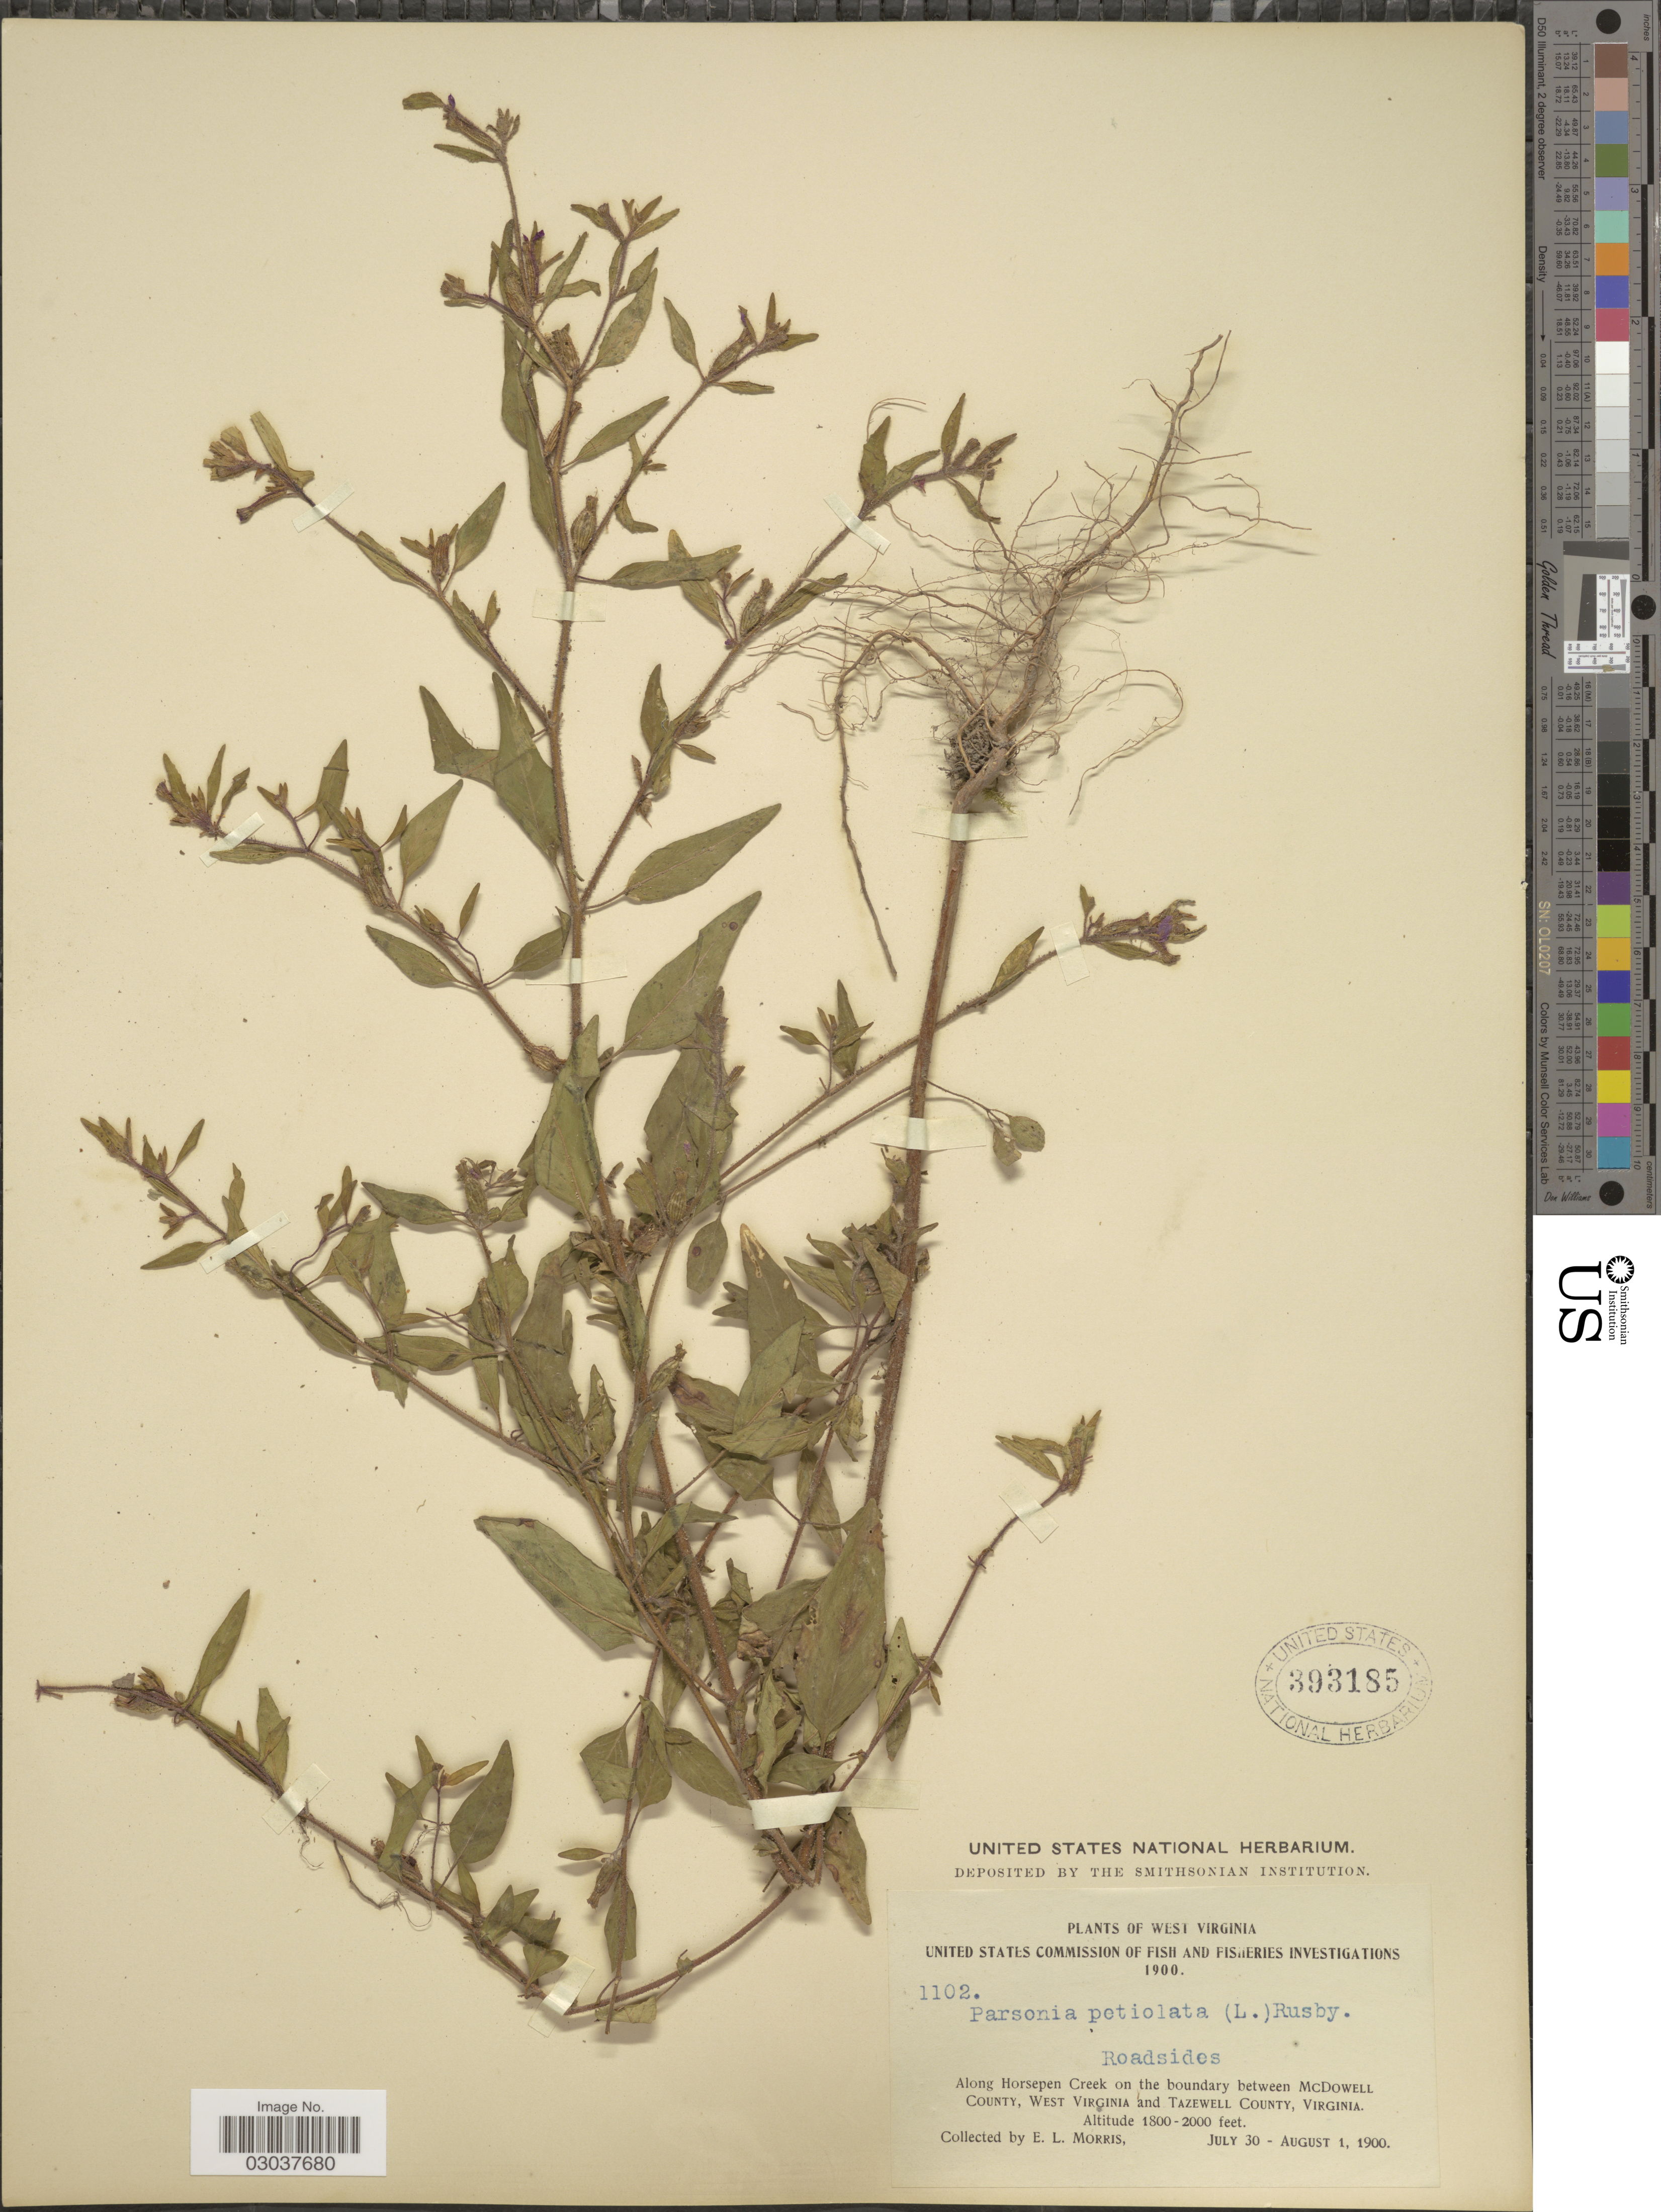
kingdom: Plantae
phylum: Tracheophyta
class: Magnoliopsida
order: Myrtales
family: Lythraceae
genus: Cuphea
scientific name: Cuphea petiolata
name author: Pohl ex Koehne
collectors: E. Morris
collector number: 1102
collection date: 1900-07-30/1900-08-01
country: United States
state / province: Virginia / West Virginia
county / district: Tazewell / McDowell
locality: Along Horsepen Creek on the boundary between McDowell County, West Virginia and Tazewell County, Virginia.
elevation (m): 549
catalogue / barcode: US 393185